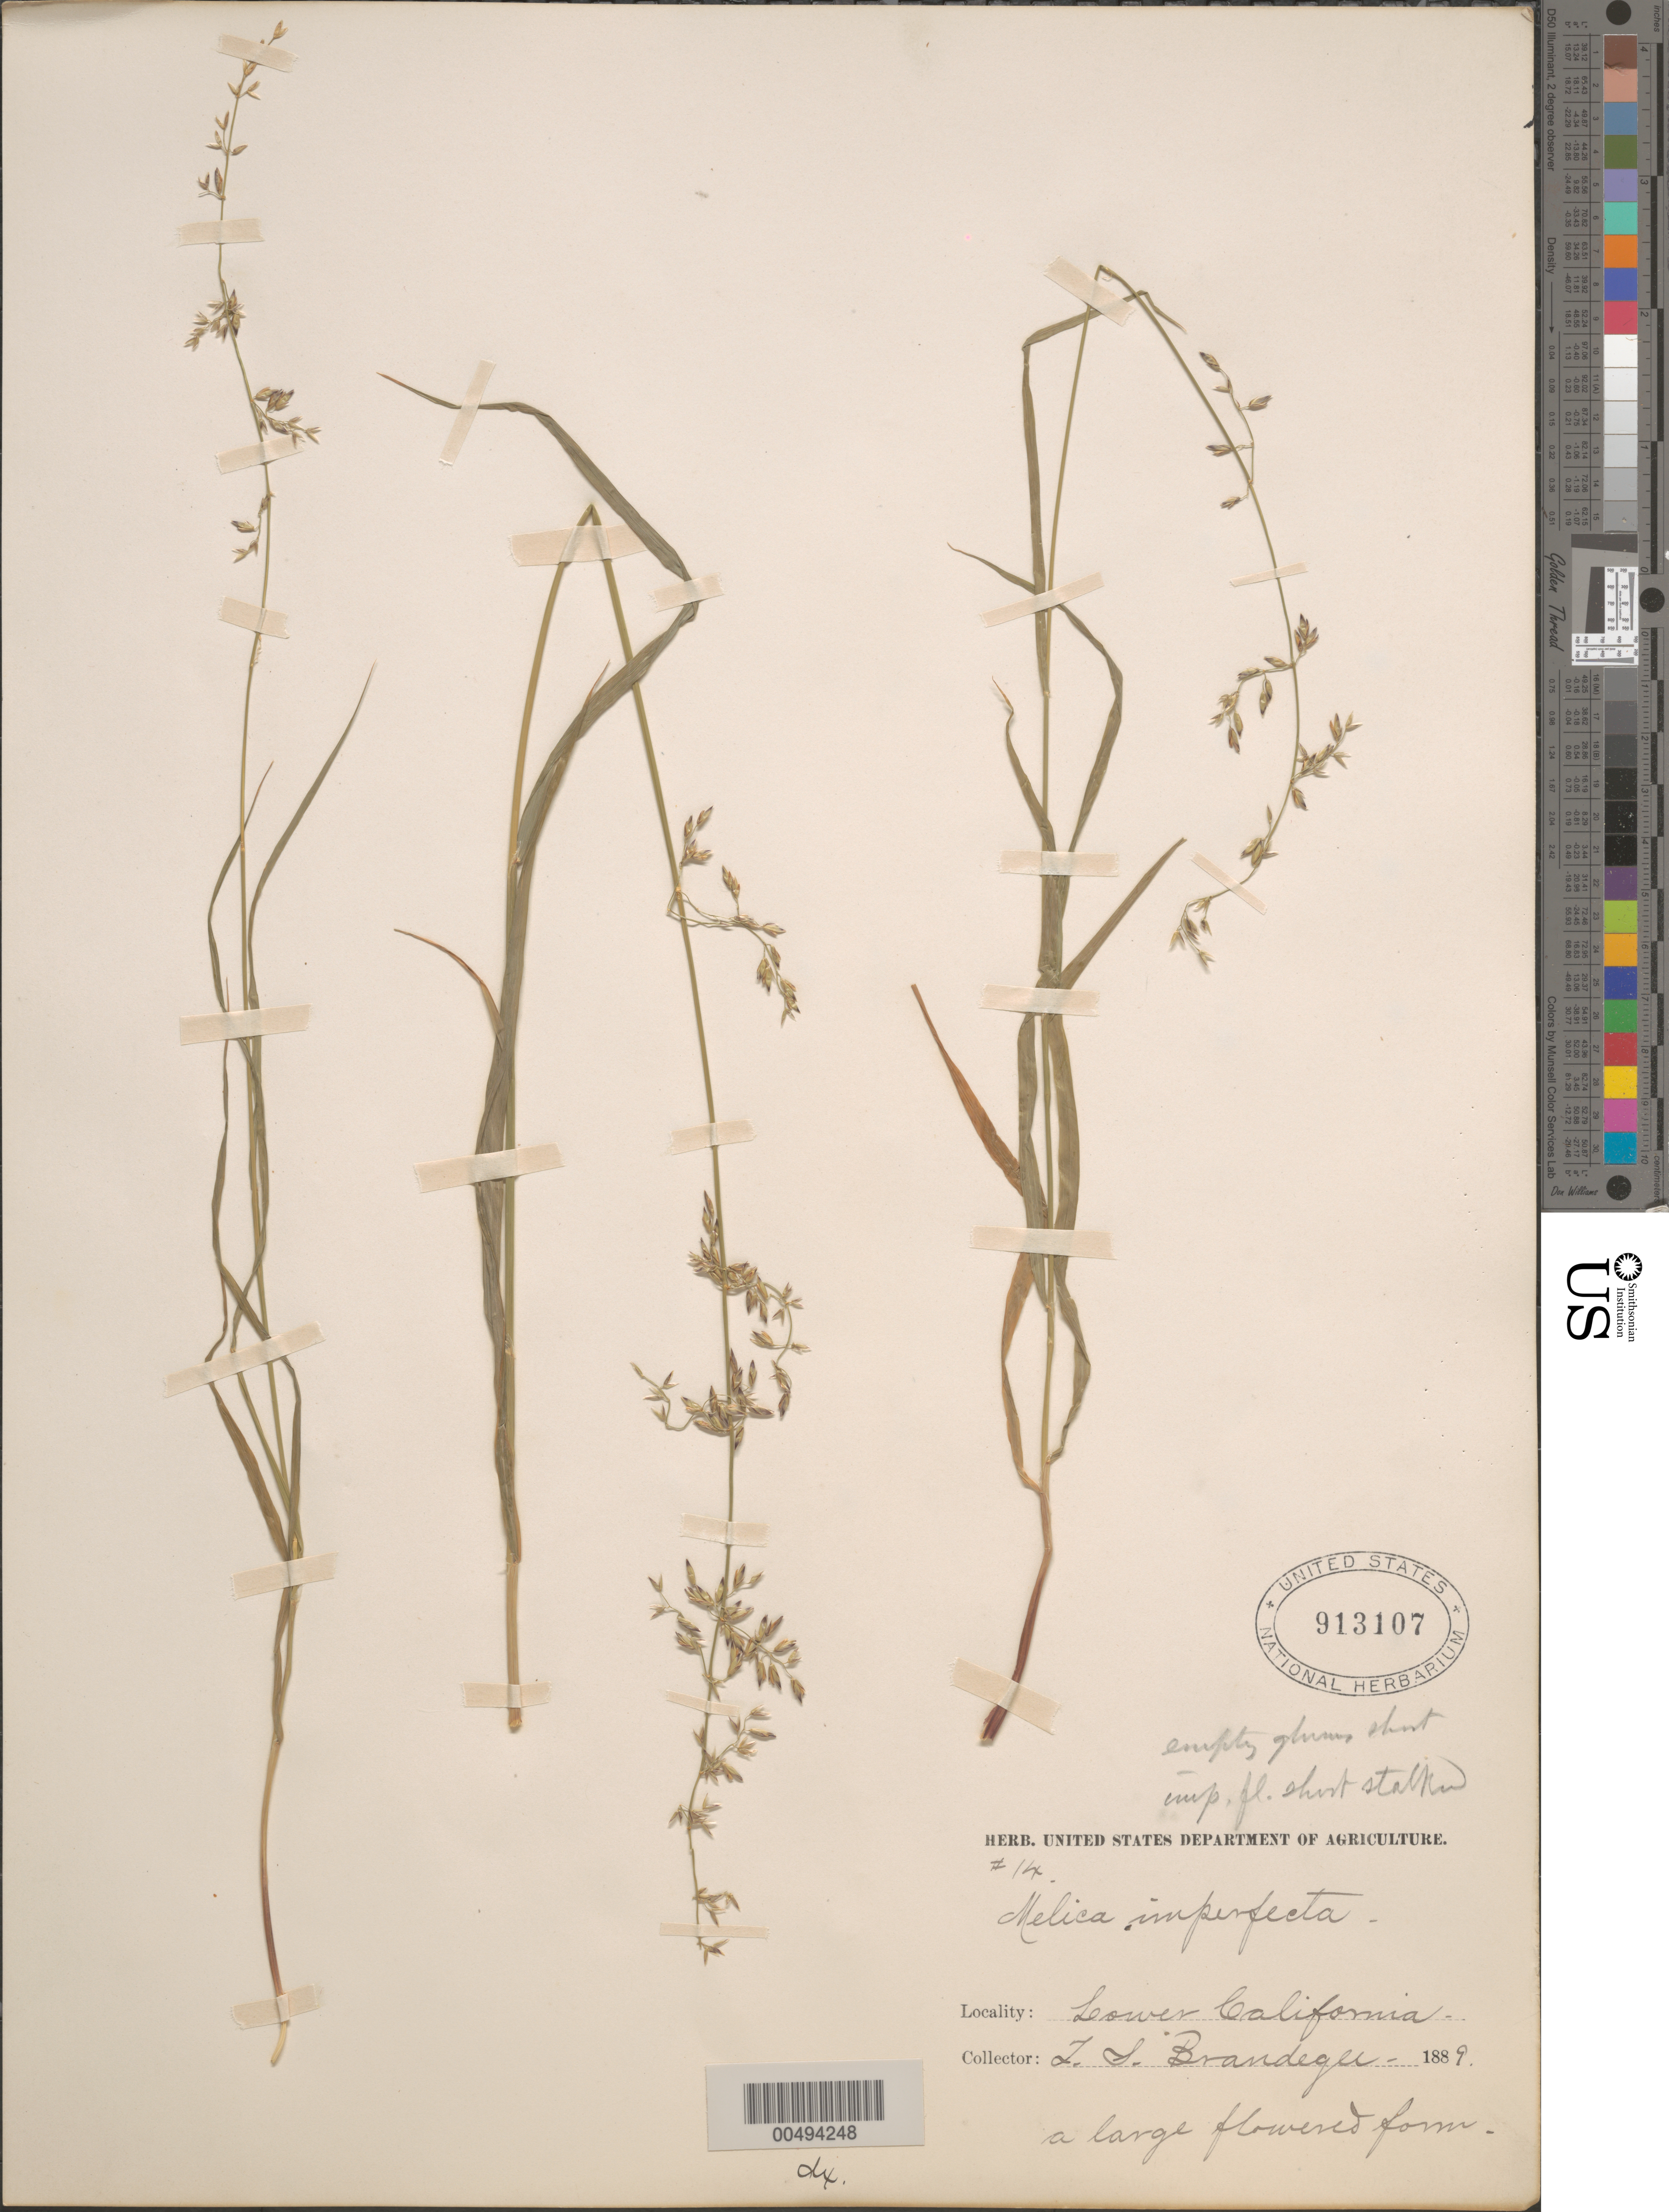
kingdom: Plantae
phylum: Tracheophyta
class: Liliopsida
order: Poales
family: Poaceae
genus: Melica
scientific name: Melica imperfecta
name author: Trin.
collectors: T. S. Brandegee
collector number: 14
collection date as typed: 1889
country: Mexico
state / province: Baja California Norte / Baja California Sur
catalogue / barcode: US 913107